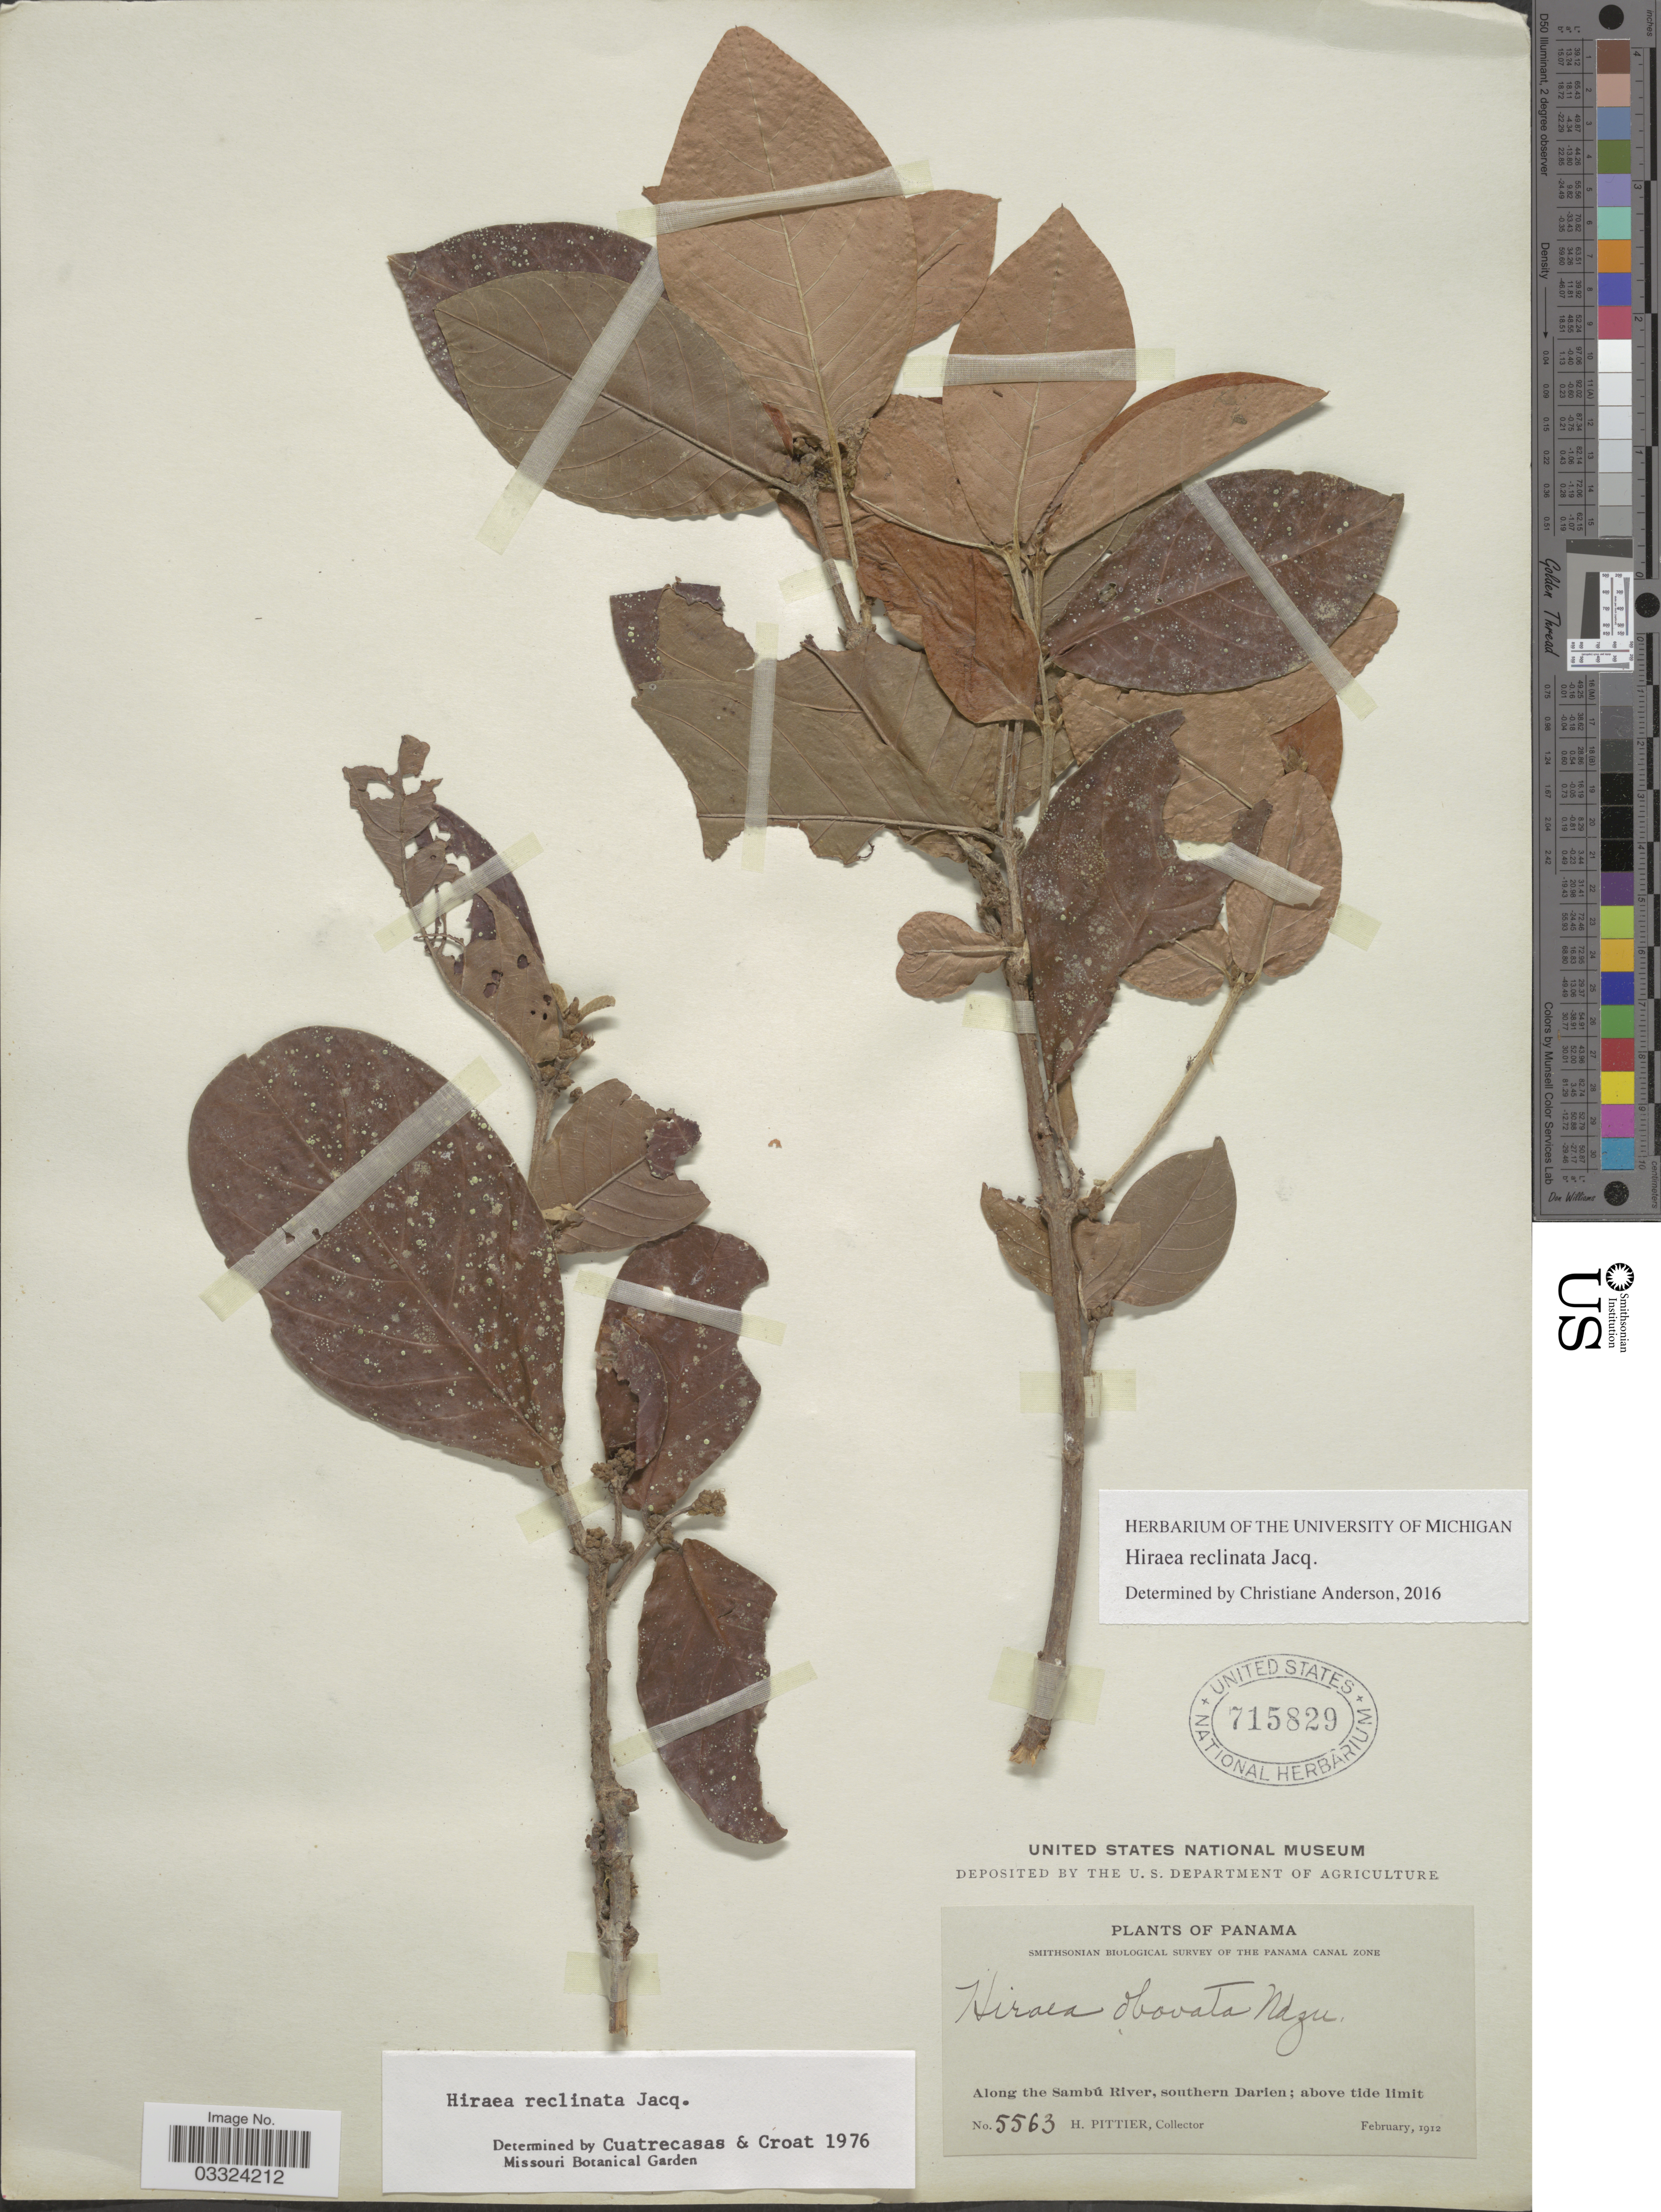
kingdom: Plantae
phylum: Tracheophyta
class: Magnoliopsida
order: Malpighiales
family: Malpighiaceae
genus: Hiraea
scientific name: Hiraea reclinata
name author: Jacq.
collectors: H. F. Pittier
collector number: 5563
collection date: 1912-02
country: Panama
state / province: Darién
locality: The Panama Canal Zone. Along the Sambú River, southern Darien.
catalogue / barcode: US 715829